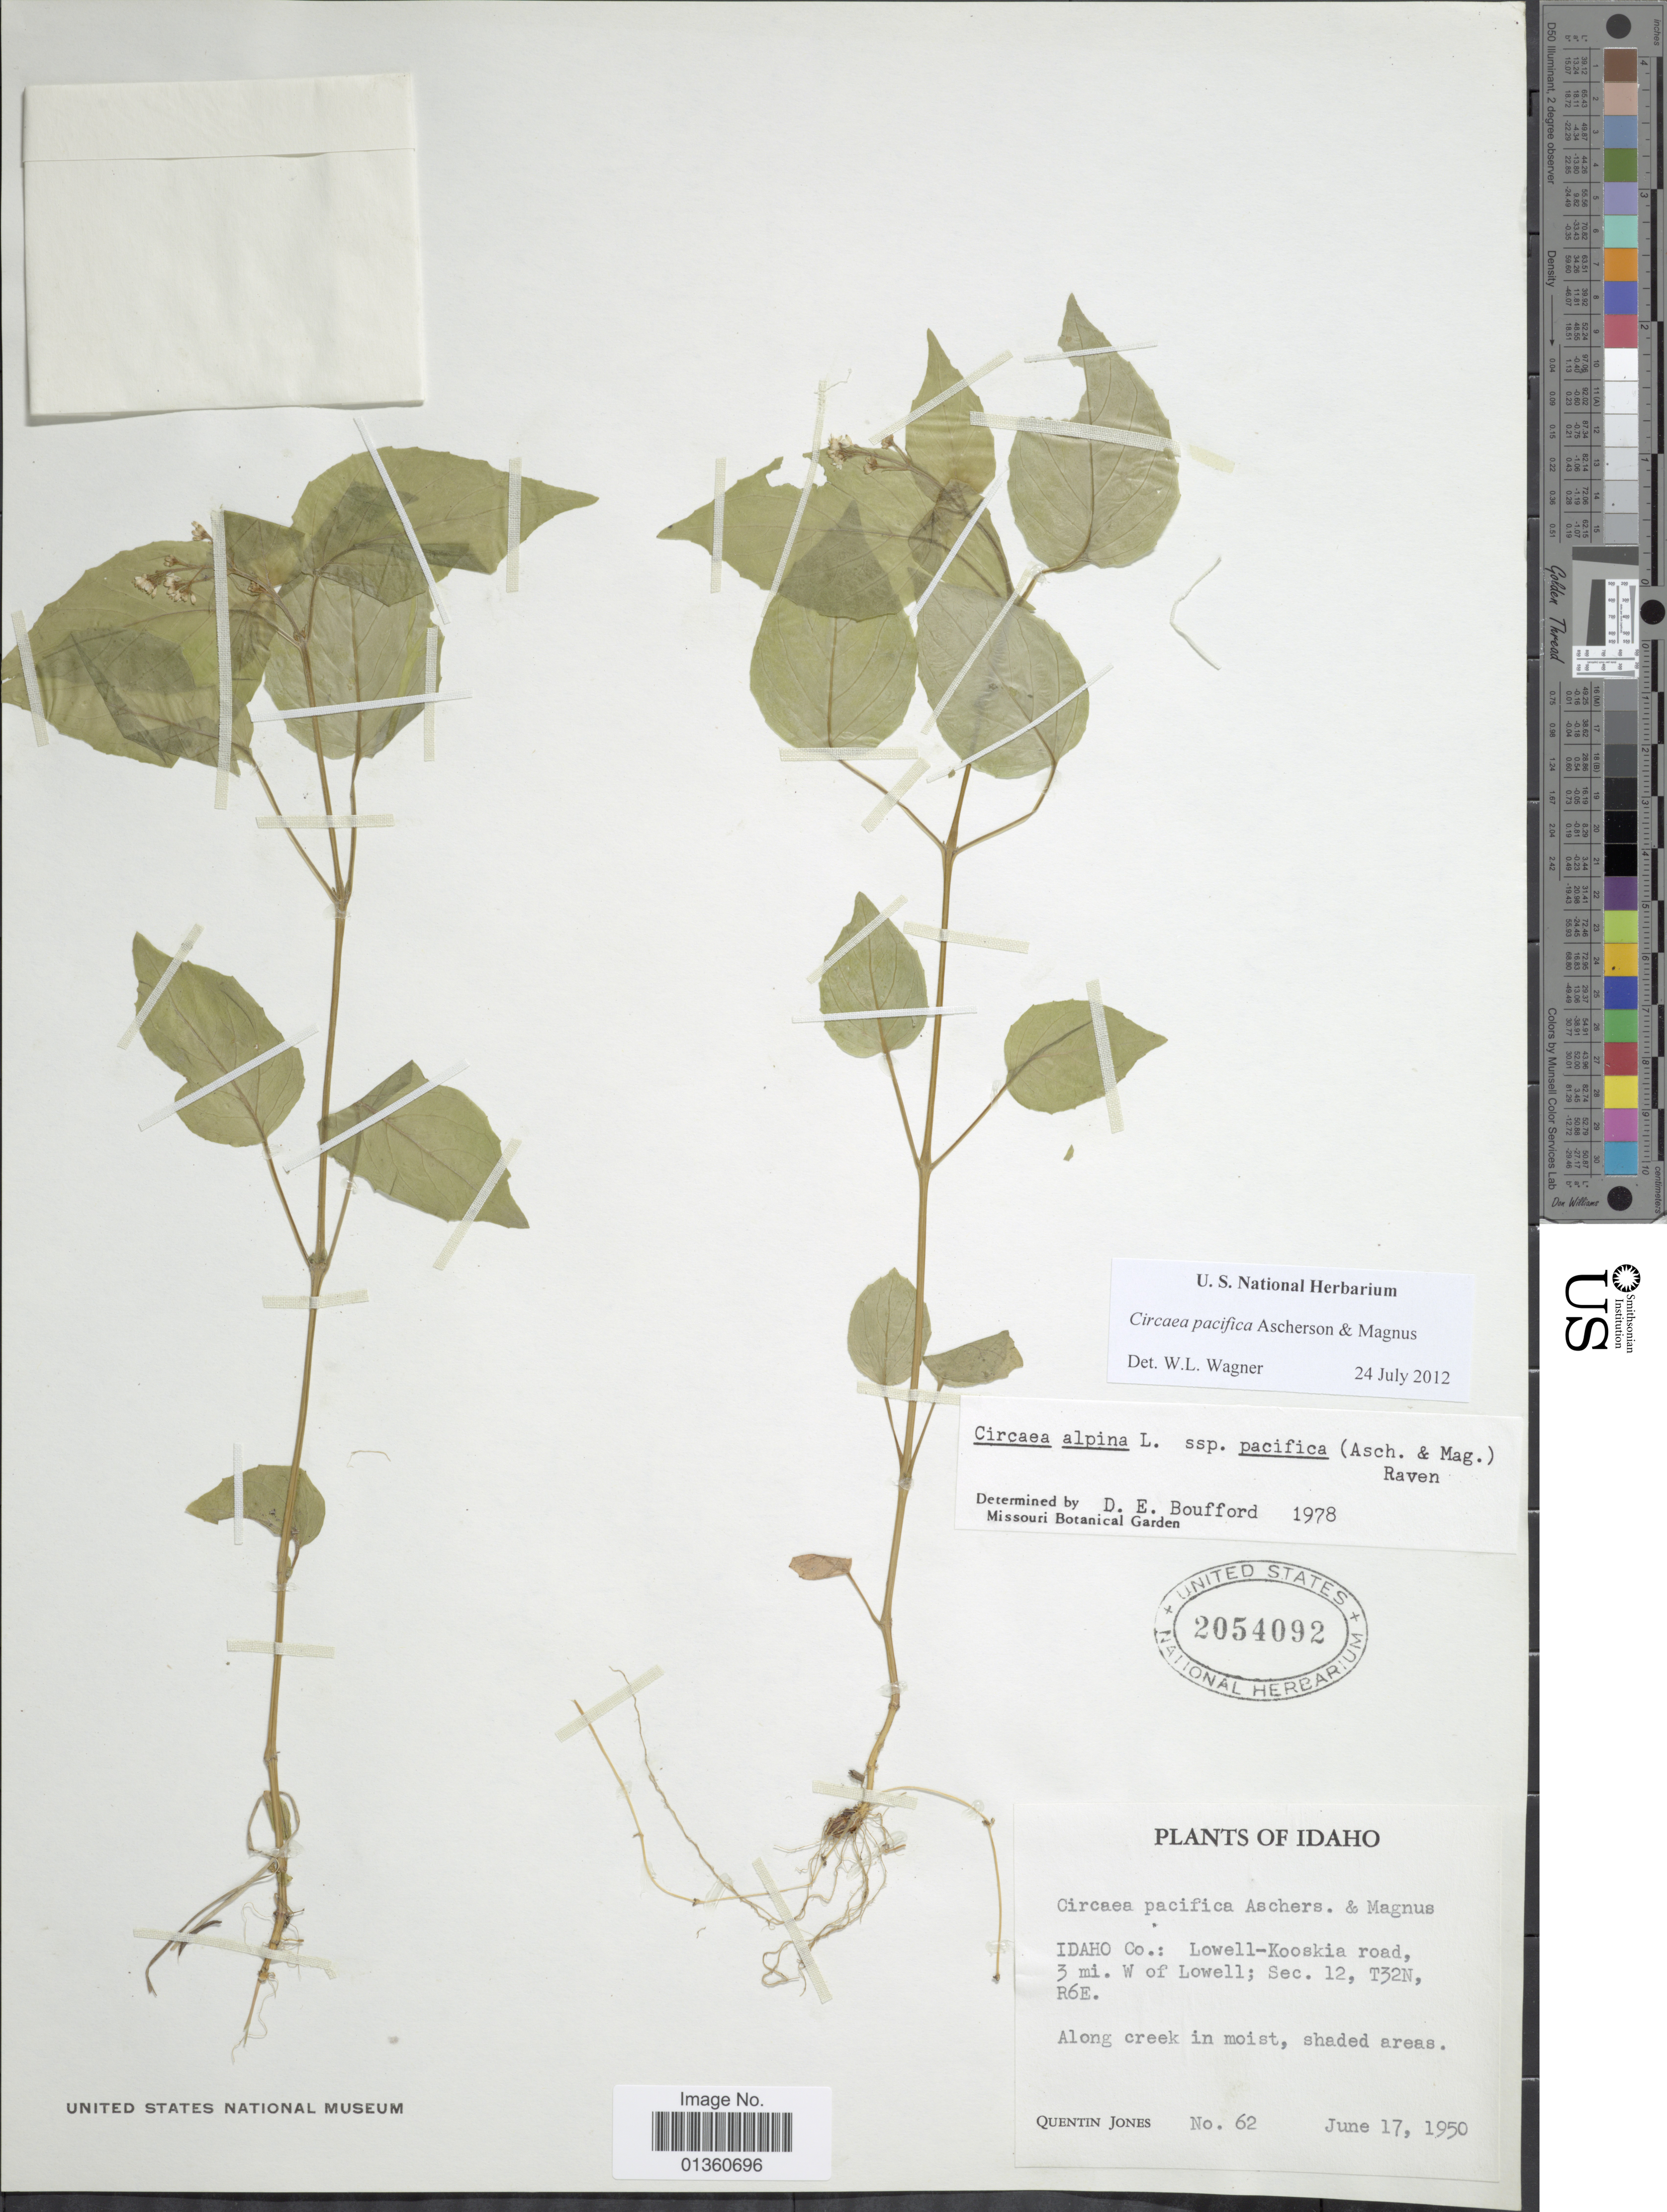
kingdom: Plantae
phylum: Tracheophyta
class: Magnoliopsida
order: Myrtales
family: Onagraceae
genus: Circaea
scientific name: Circaea pacifica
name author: Asch. & Magnus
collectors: Q. Jones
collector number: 62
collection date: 1950-06-17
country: United States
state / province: Idaho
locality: Lowell-Kooskia road, 3 mi. W of Lowell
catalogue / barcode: US 2054092